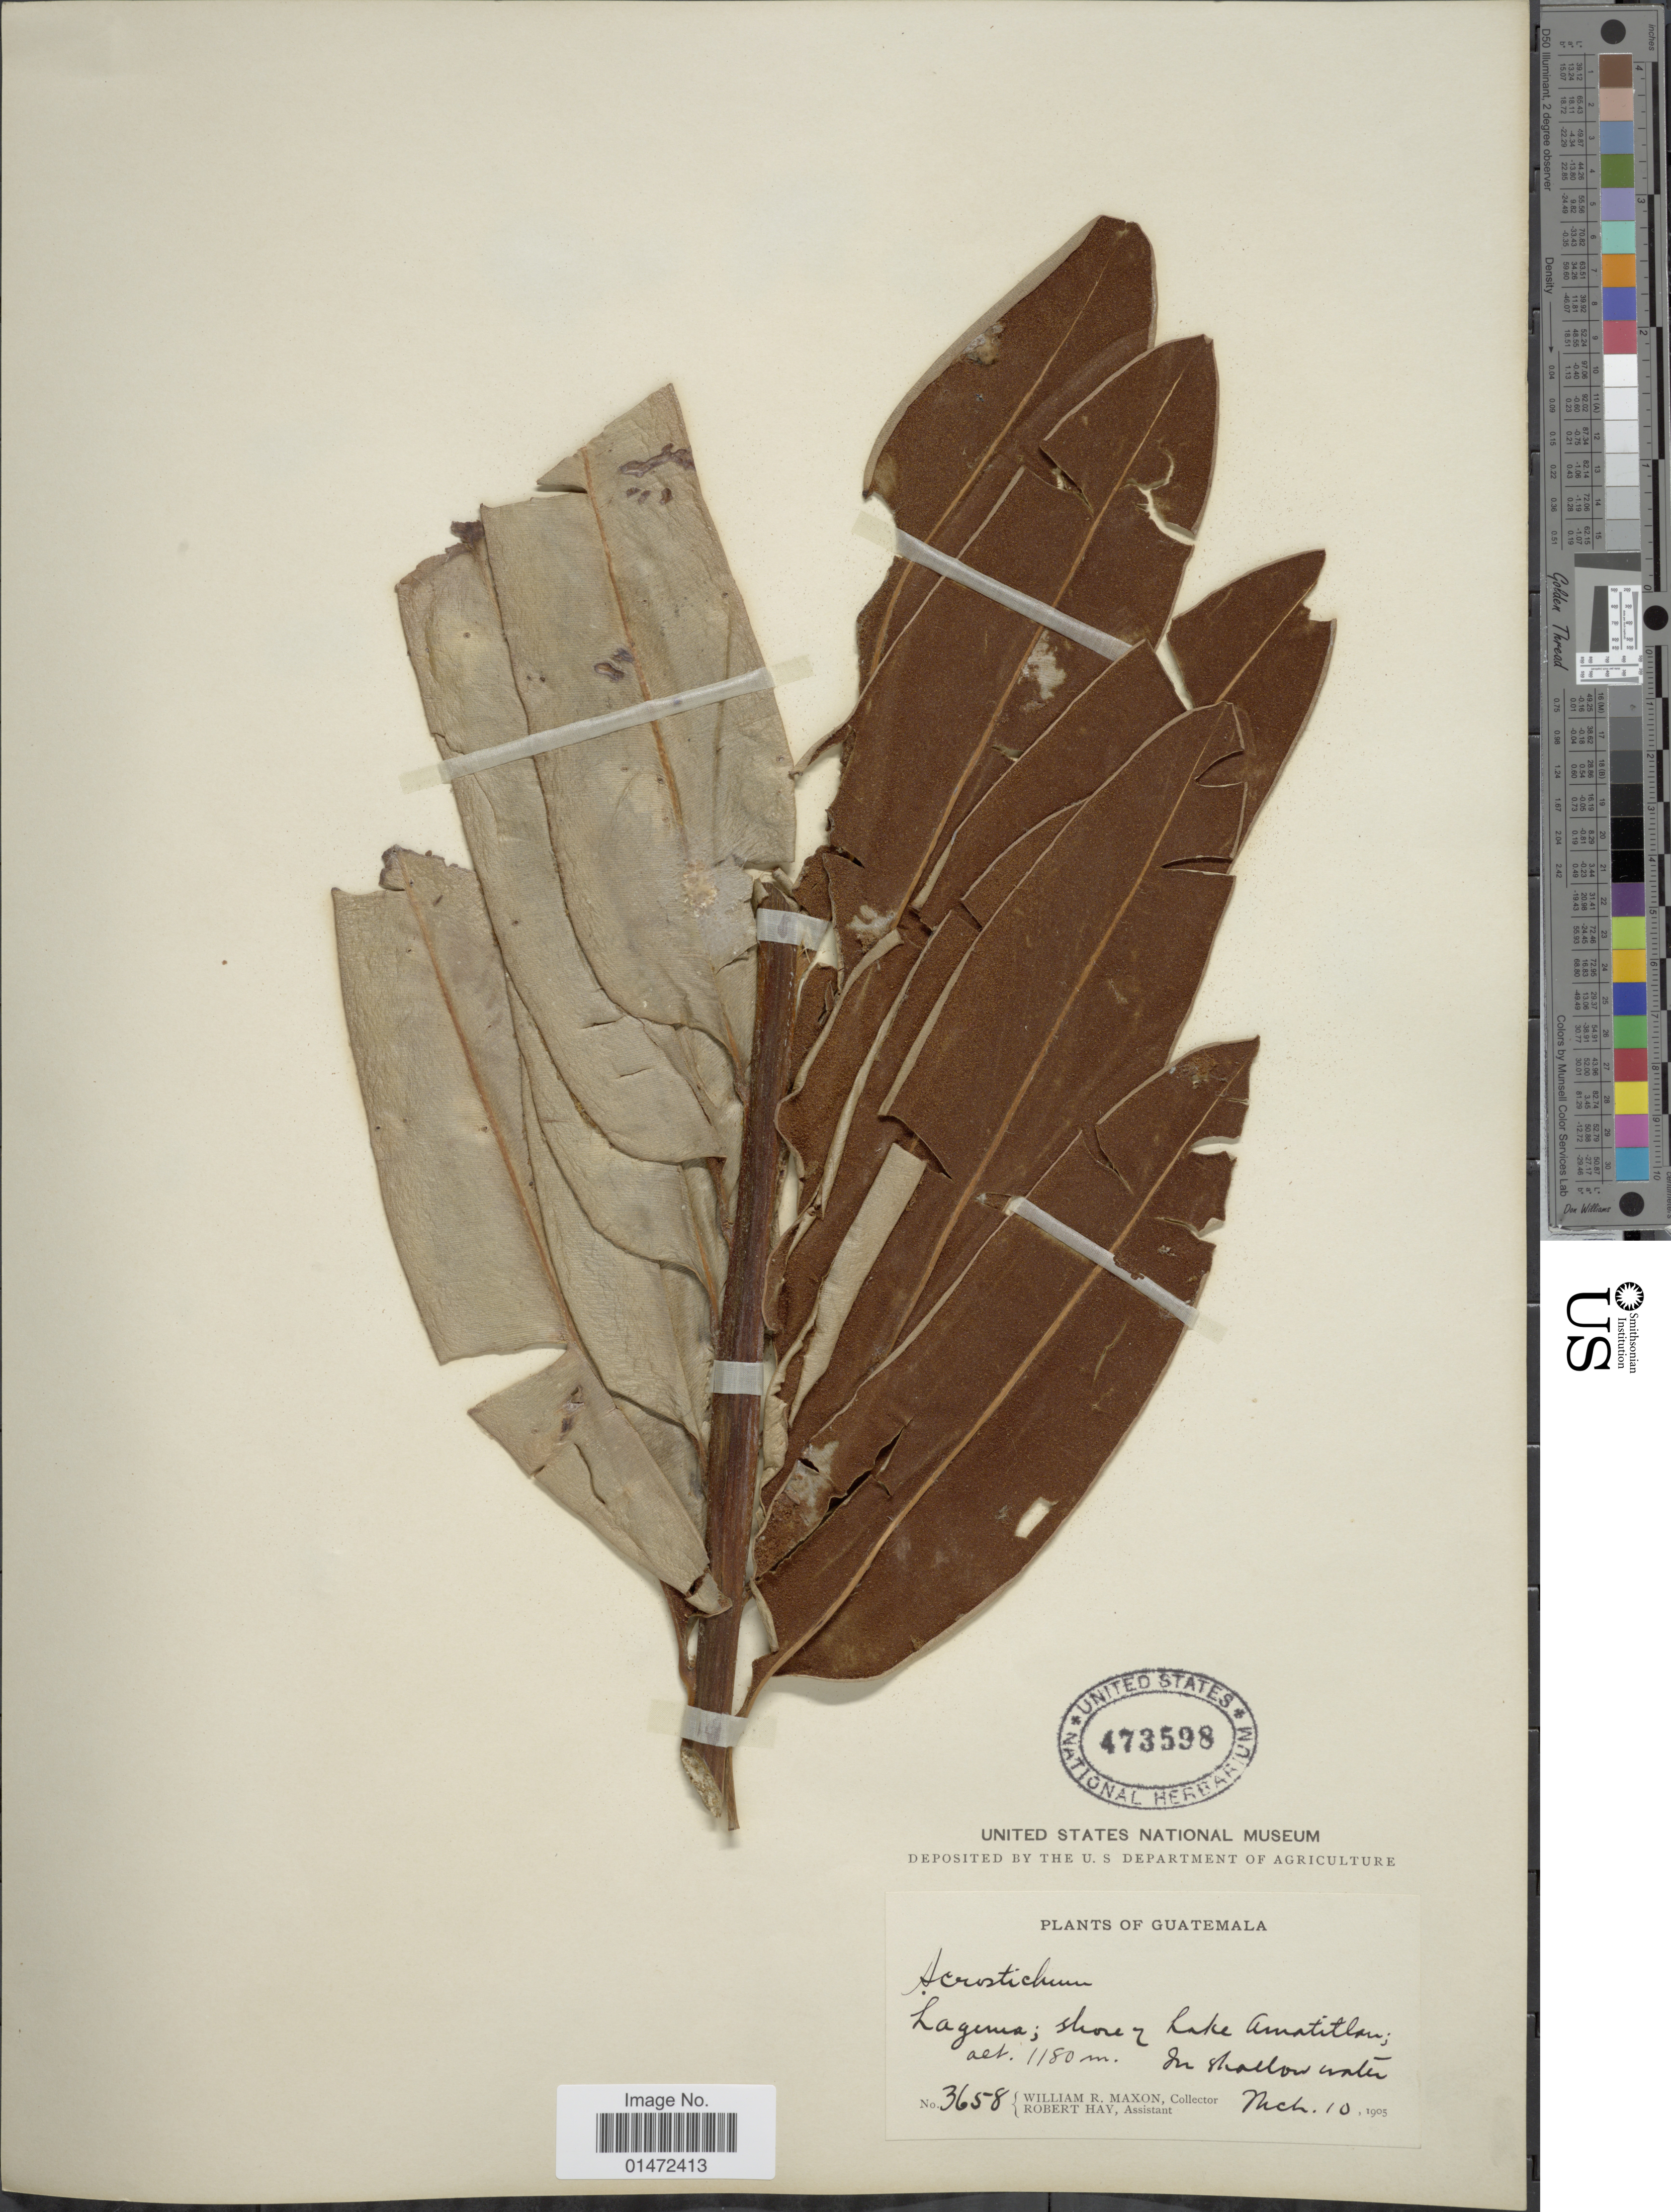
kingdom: Plantae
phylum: Tracheophyta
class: Polypodiopsida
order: Polypodiales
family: Pteridaceae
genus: Acrostichum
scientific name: Acrostichum danaeifolium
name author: Langsd. & Fisch.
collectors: W. R. Maxon & R. H. Hay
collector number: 3658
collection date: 1905-03-10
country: Guatemala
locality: Laguna; shore of Lake Amatitlan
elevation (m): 1180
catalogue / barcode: US 473598